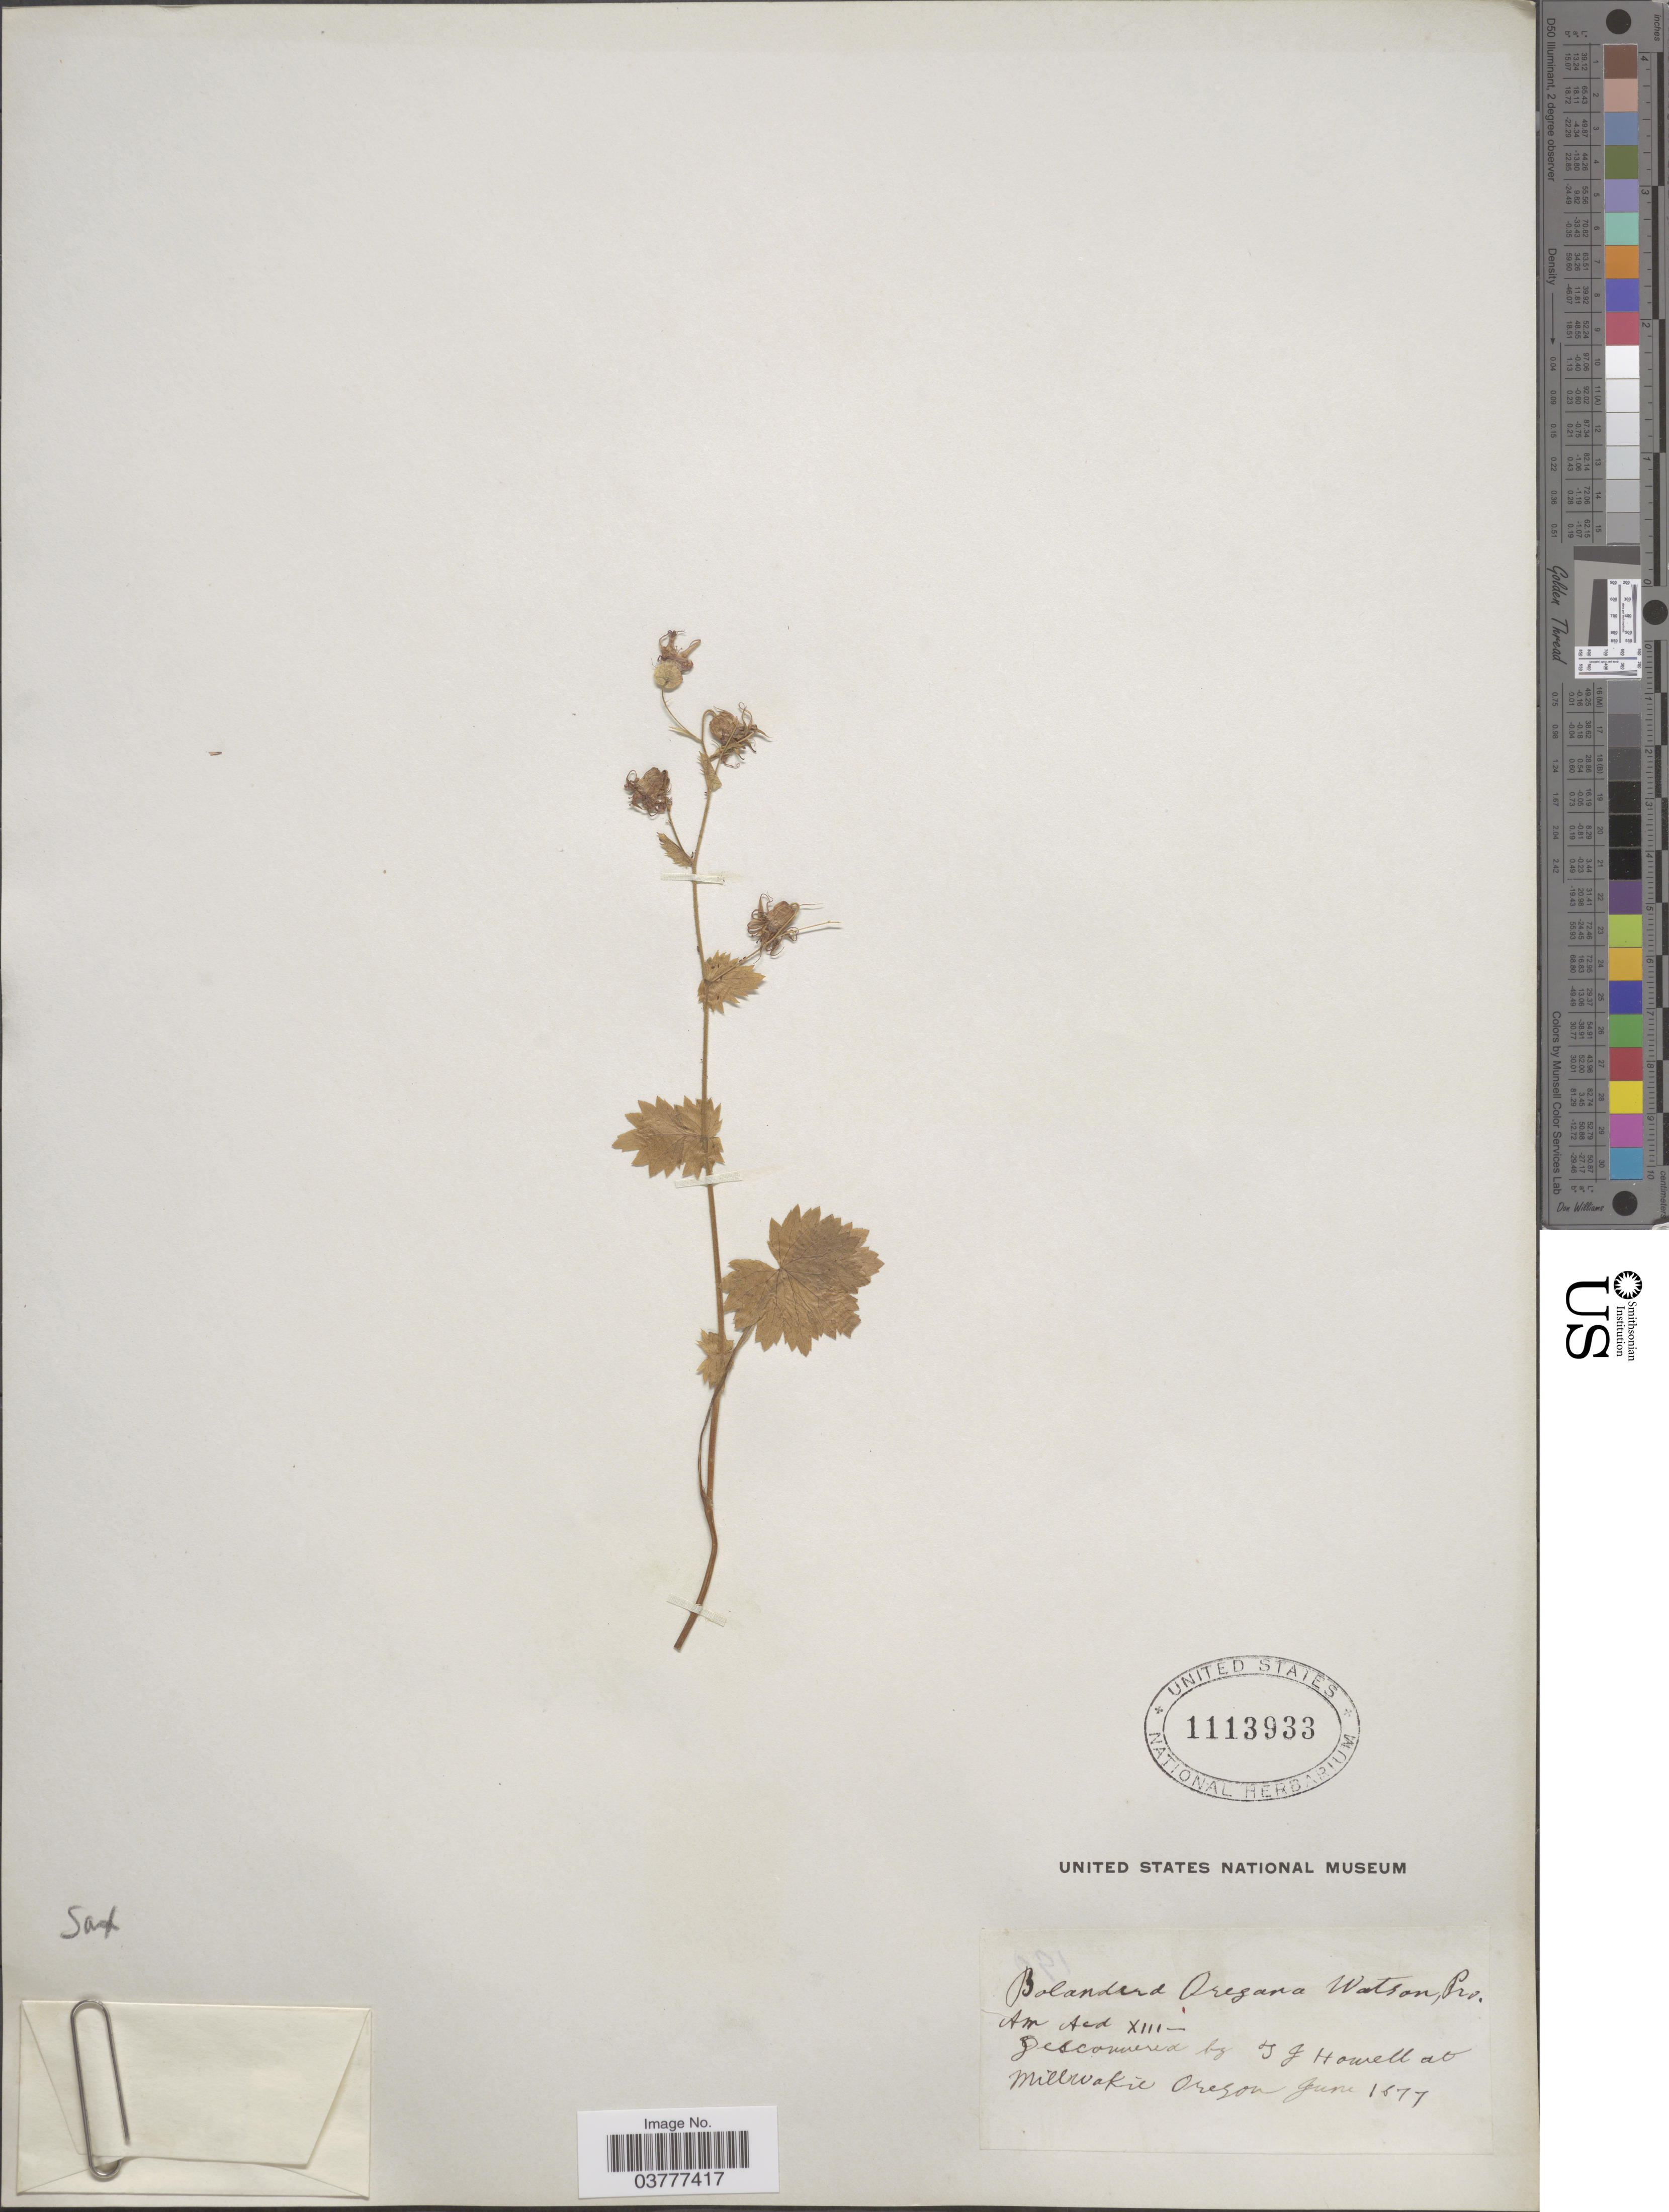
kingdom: Plantae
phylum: Tracheophyta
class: Magnoliopsida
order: Saxifragales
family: Saxifragaceae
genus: Bolandra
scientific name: Bolandra oregana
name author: S. Watson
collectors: T. J. Howell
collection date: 1877-06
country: United States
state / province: Oregon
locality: Millwakie.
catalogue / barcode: US 1113933